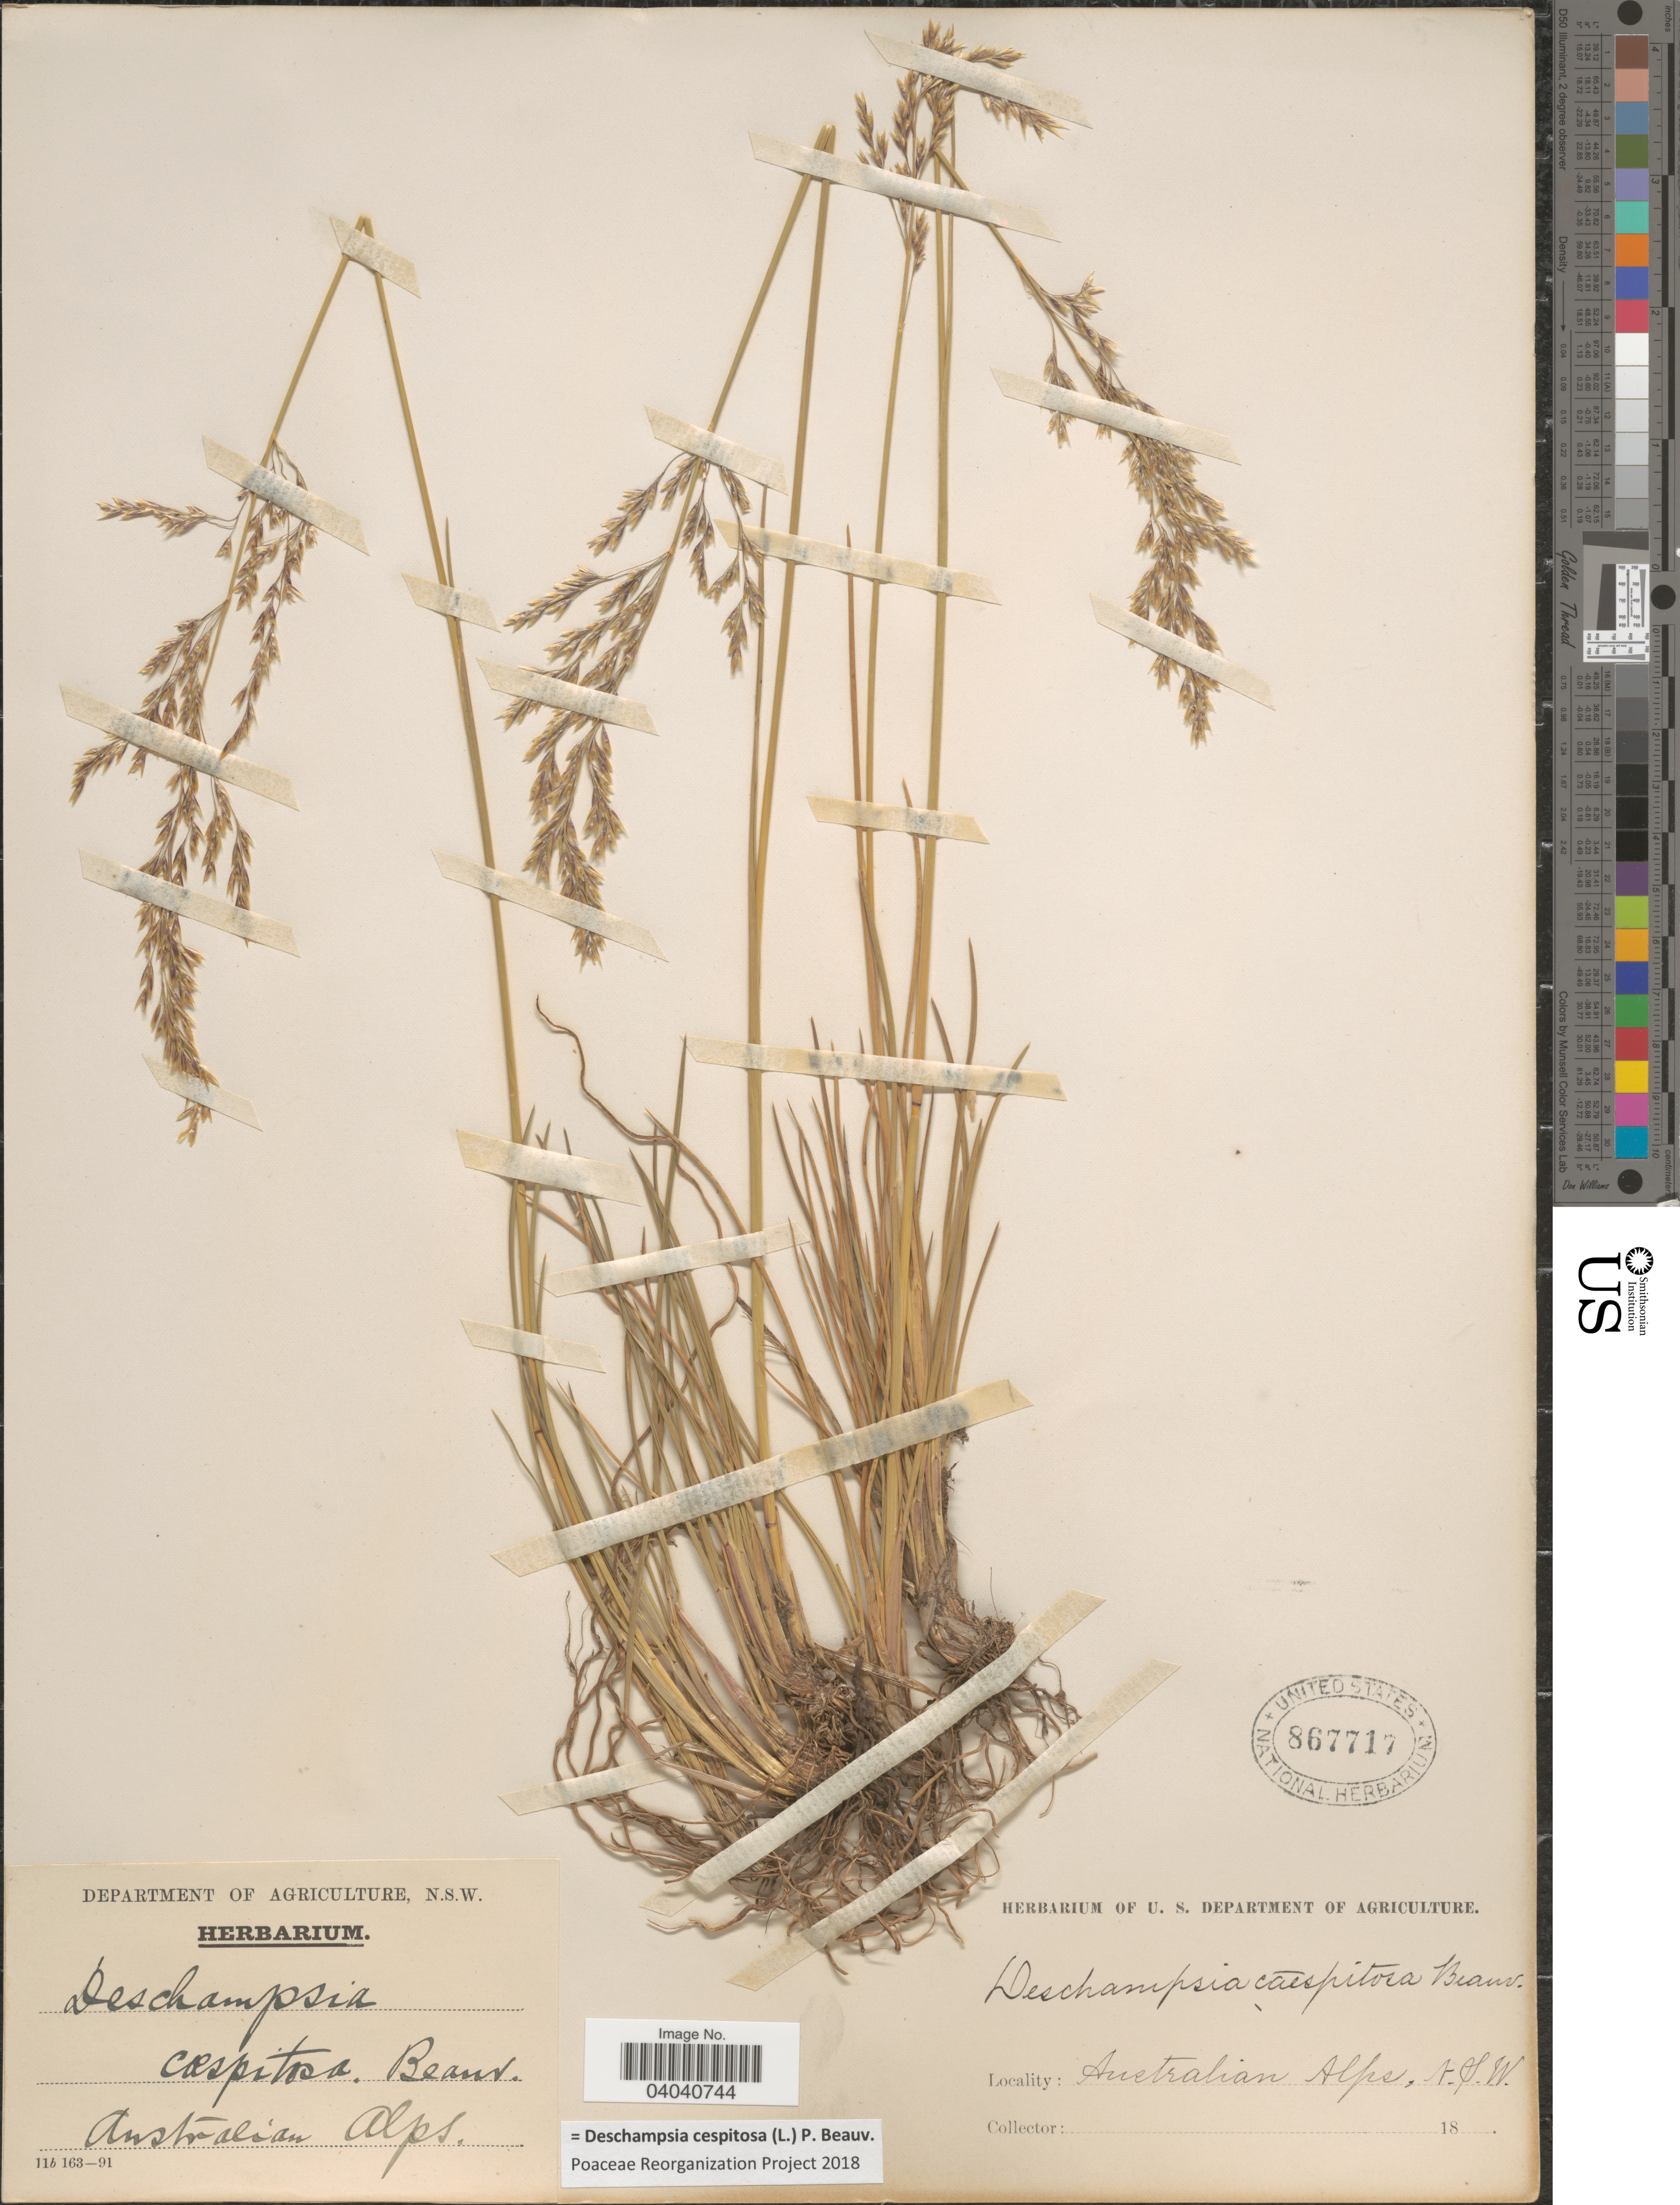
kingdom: Plantae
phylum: Tracheophyta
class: Liliopsida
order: Poales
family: Poaceae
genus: Deschampsia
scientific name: Deschampsia cespitosa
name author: (L.) P. Beauv.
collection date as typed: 18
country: Australia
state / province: New South Wales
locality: Australian Alps.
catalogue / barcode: US 867717